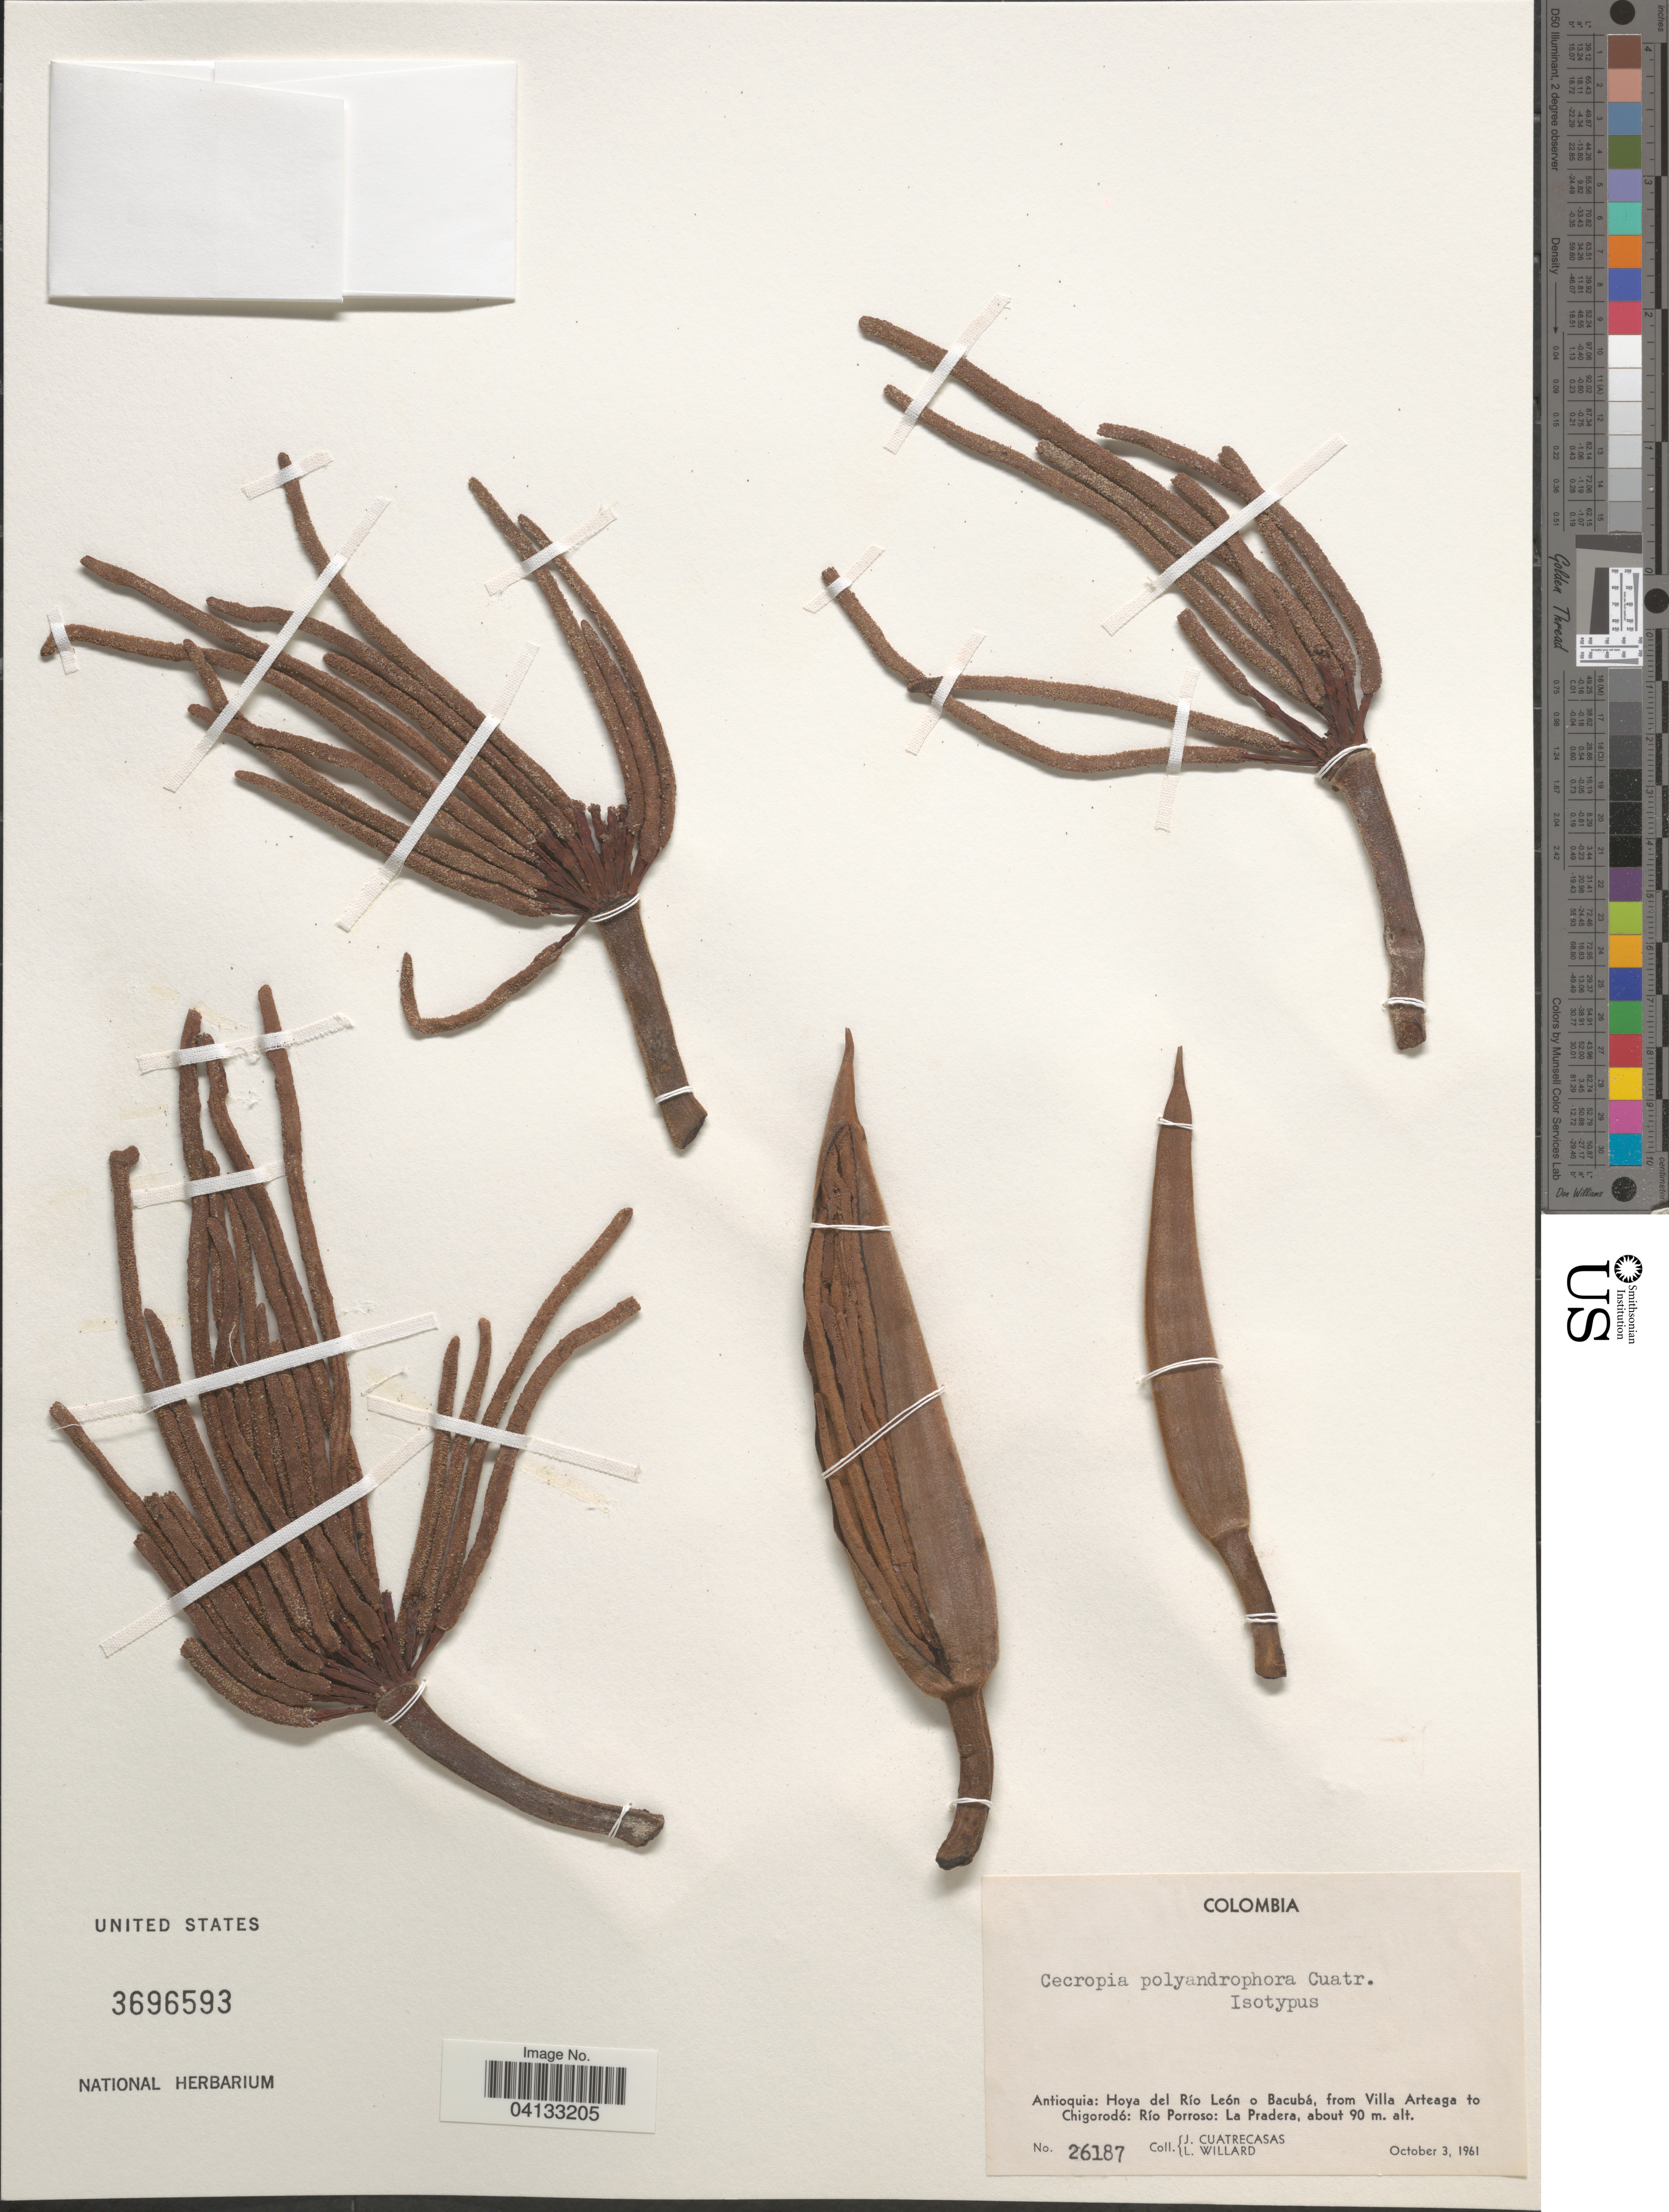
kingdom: Plantae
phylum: Tracheophyta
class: Magnoliopsida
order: Rosales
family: Urticaceae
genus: Cecropia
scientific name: Cecropia polyandrophora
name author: Cuatrec.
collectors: J. Cuatrecasas & L. Willard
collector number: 26187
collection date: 1961-10-03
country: Colombia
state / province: Antioquia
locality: Hoya del Río León o Bacubá, from Villa Arteaga to Chigorodó: Río Porroso: La Pradera.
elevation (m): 90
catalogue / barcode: US 3696593